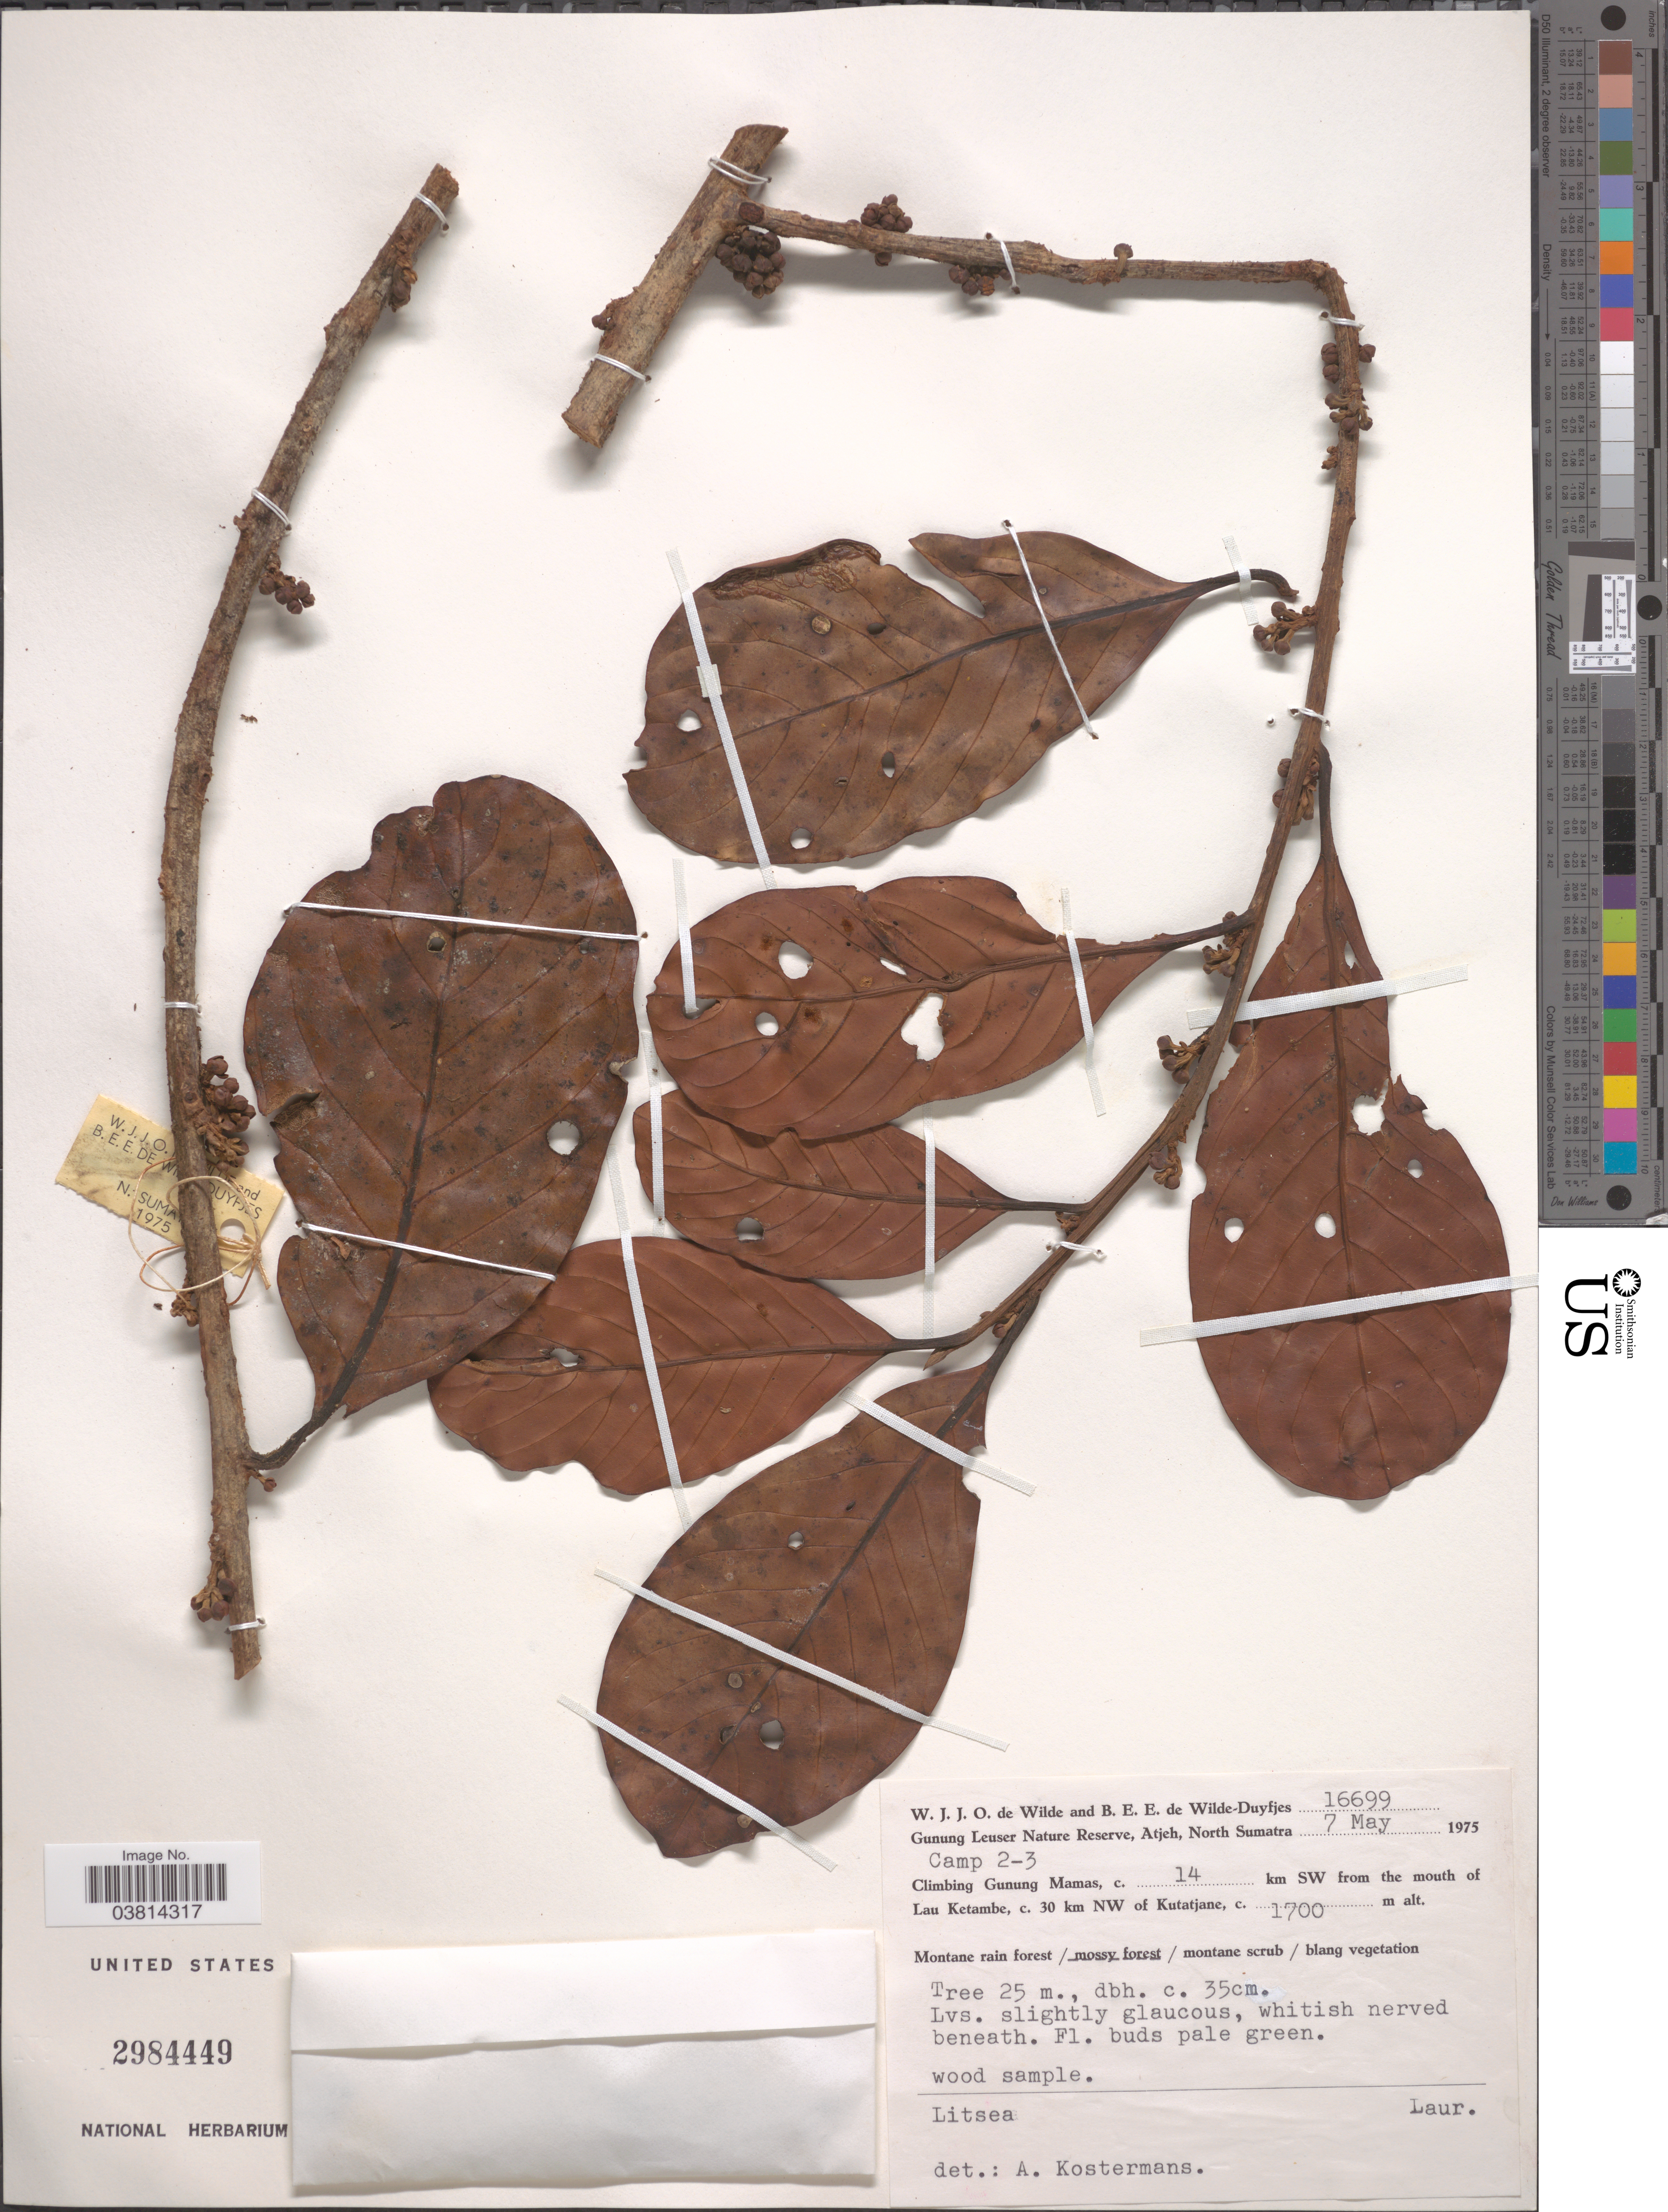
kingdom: Plantae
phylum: Tracheophyta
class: Magnoliopsida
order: Laurales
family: Lauraceae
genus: Litsea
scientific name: Litsea sp.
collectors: W. J. de Wilde & B. E. de Wilde-Duyfjes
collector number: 16699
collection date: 1975-05-07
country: Indonesia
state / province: Sumatra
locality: Gunung Leuser Nature Reserve, Atjeh, North Sumatra. Camp 2-3. Climbing Gunung Mamas, c. 14 km SW from the mouth of Lau Ketambe, c. 30 km NW of Kutatjane.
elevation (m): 1700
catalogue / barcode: US 2984449